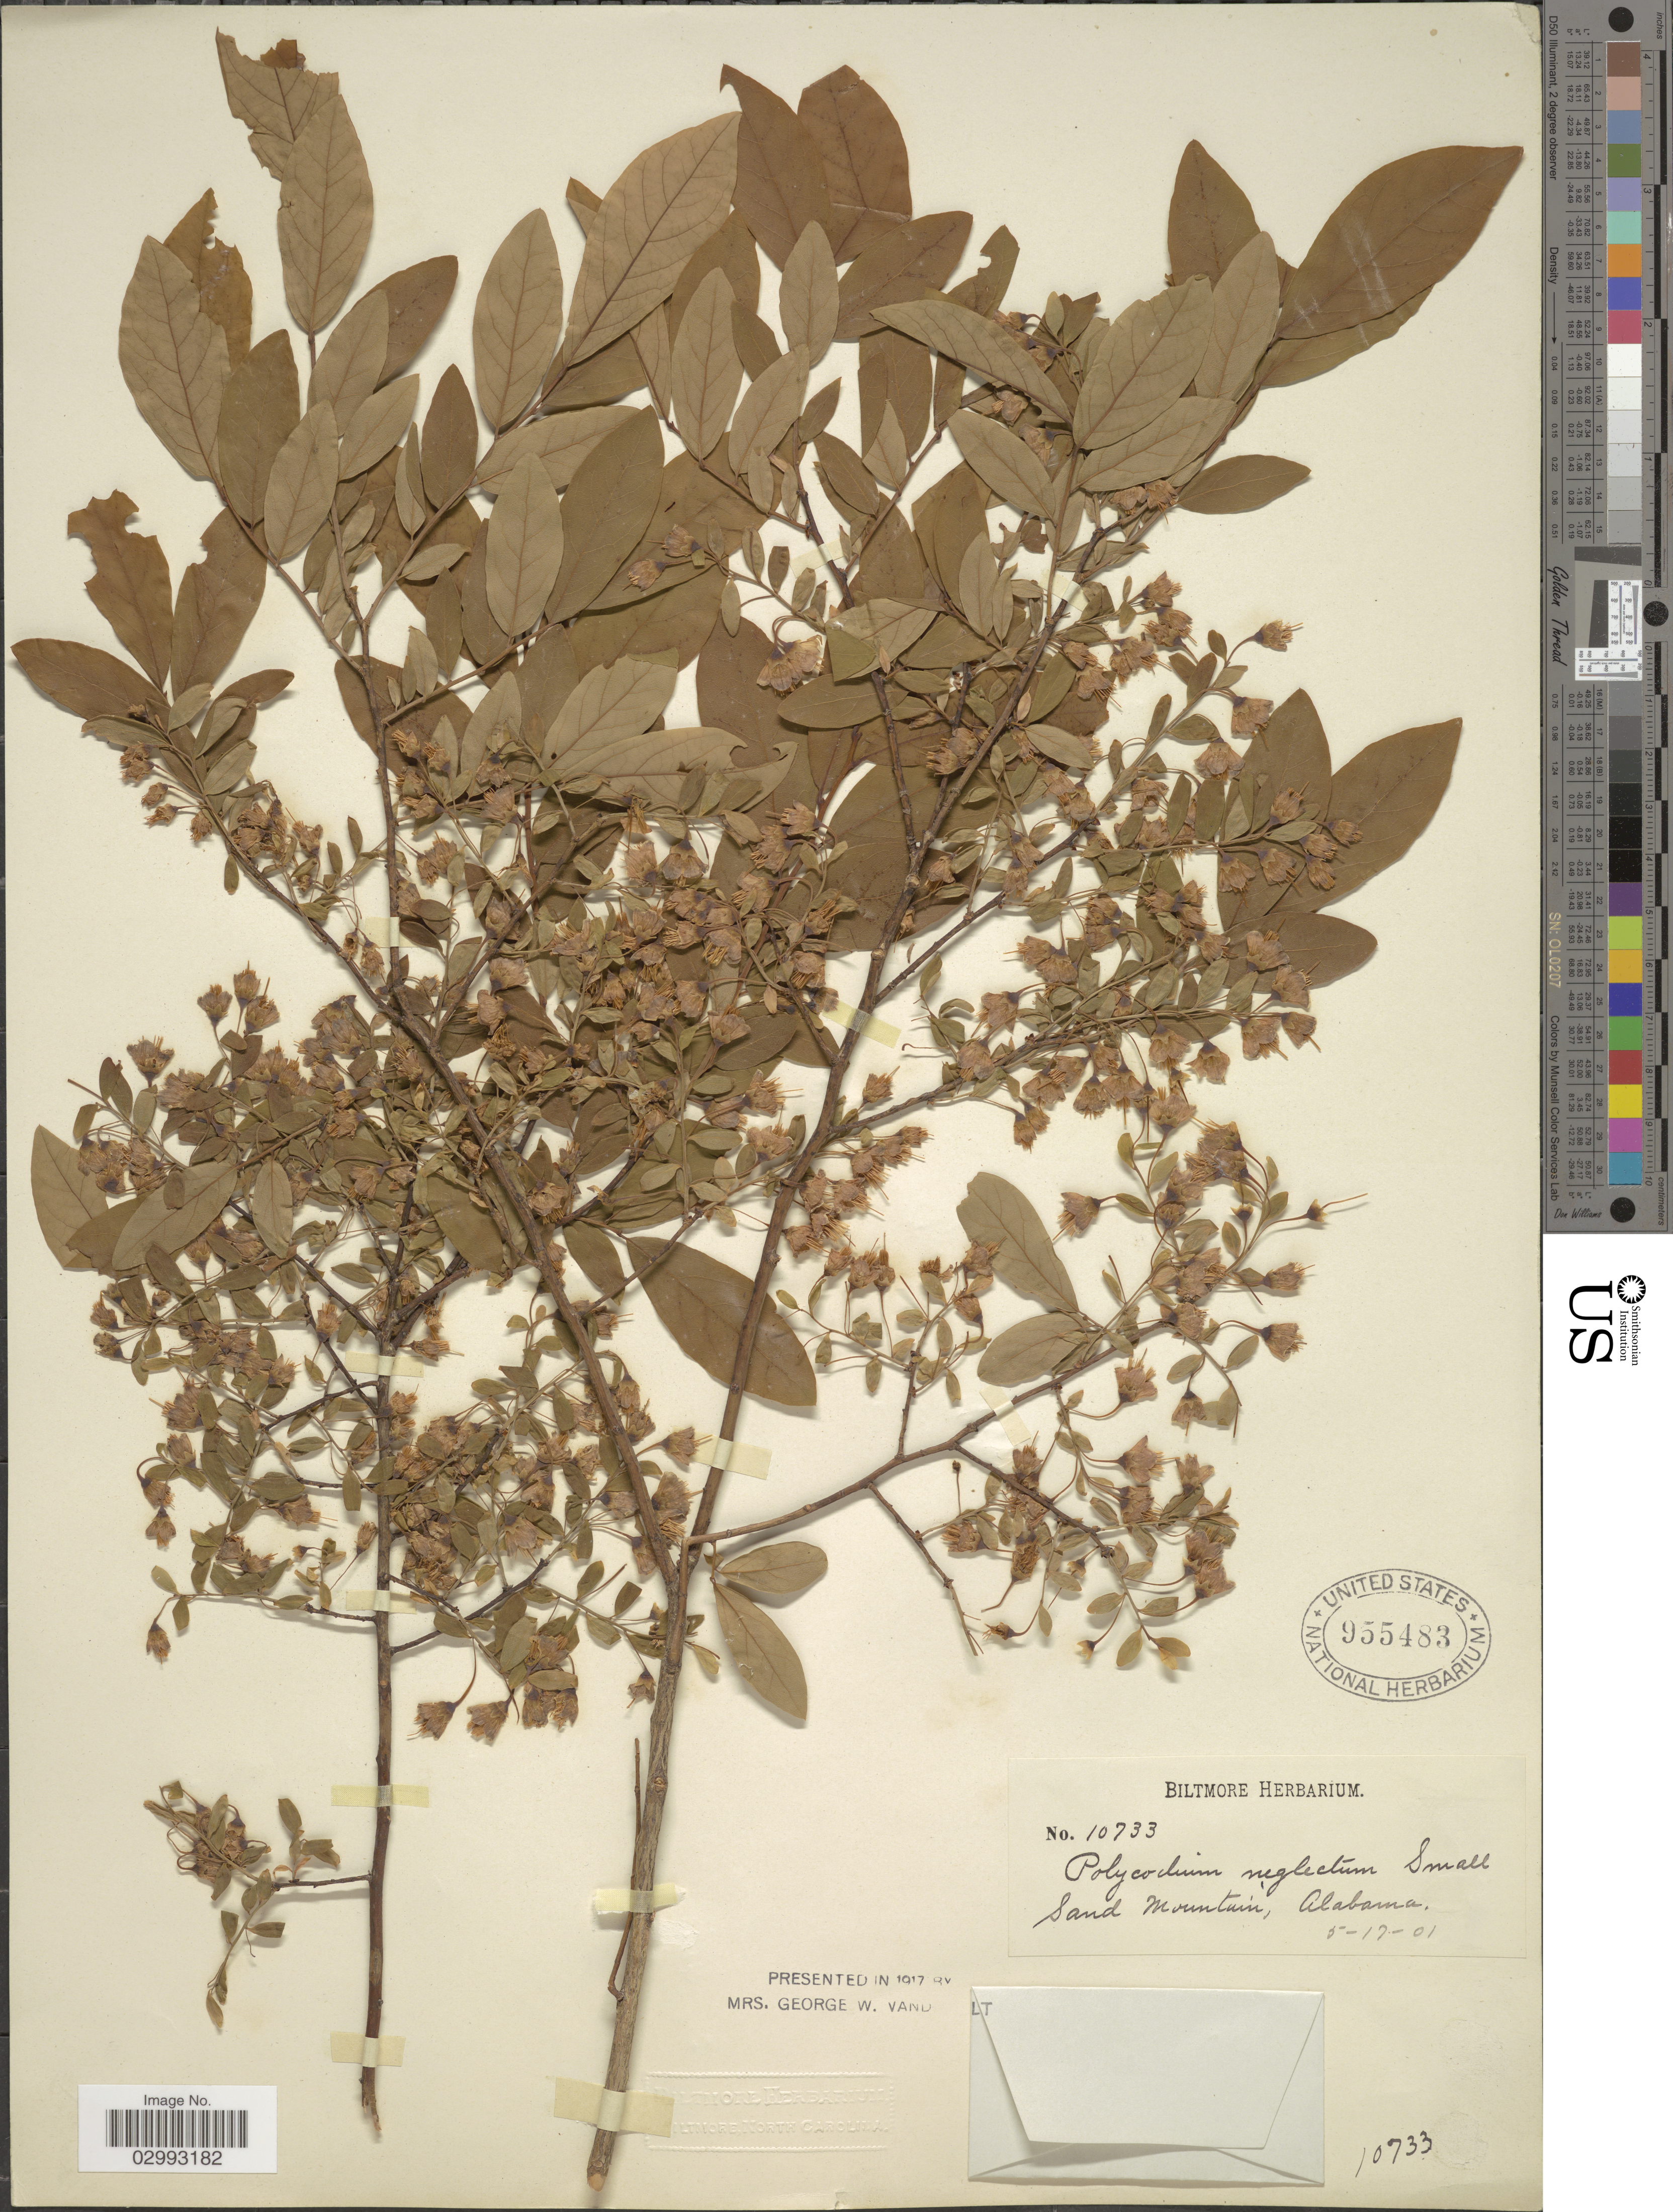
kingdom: Plantae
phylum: Tracheophyta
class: Magnoliopsida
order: Ericales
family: Ericaceae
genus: Polycodium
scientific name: Polycodium melanocarpum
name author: (C. Mohr) Small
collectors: ex herb. Biltmore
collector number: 10733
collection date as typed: Transcribed d/m/y: 17/5/1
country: United States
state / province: Alabama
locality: Sand Mountain.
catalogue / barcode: US 955483